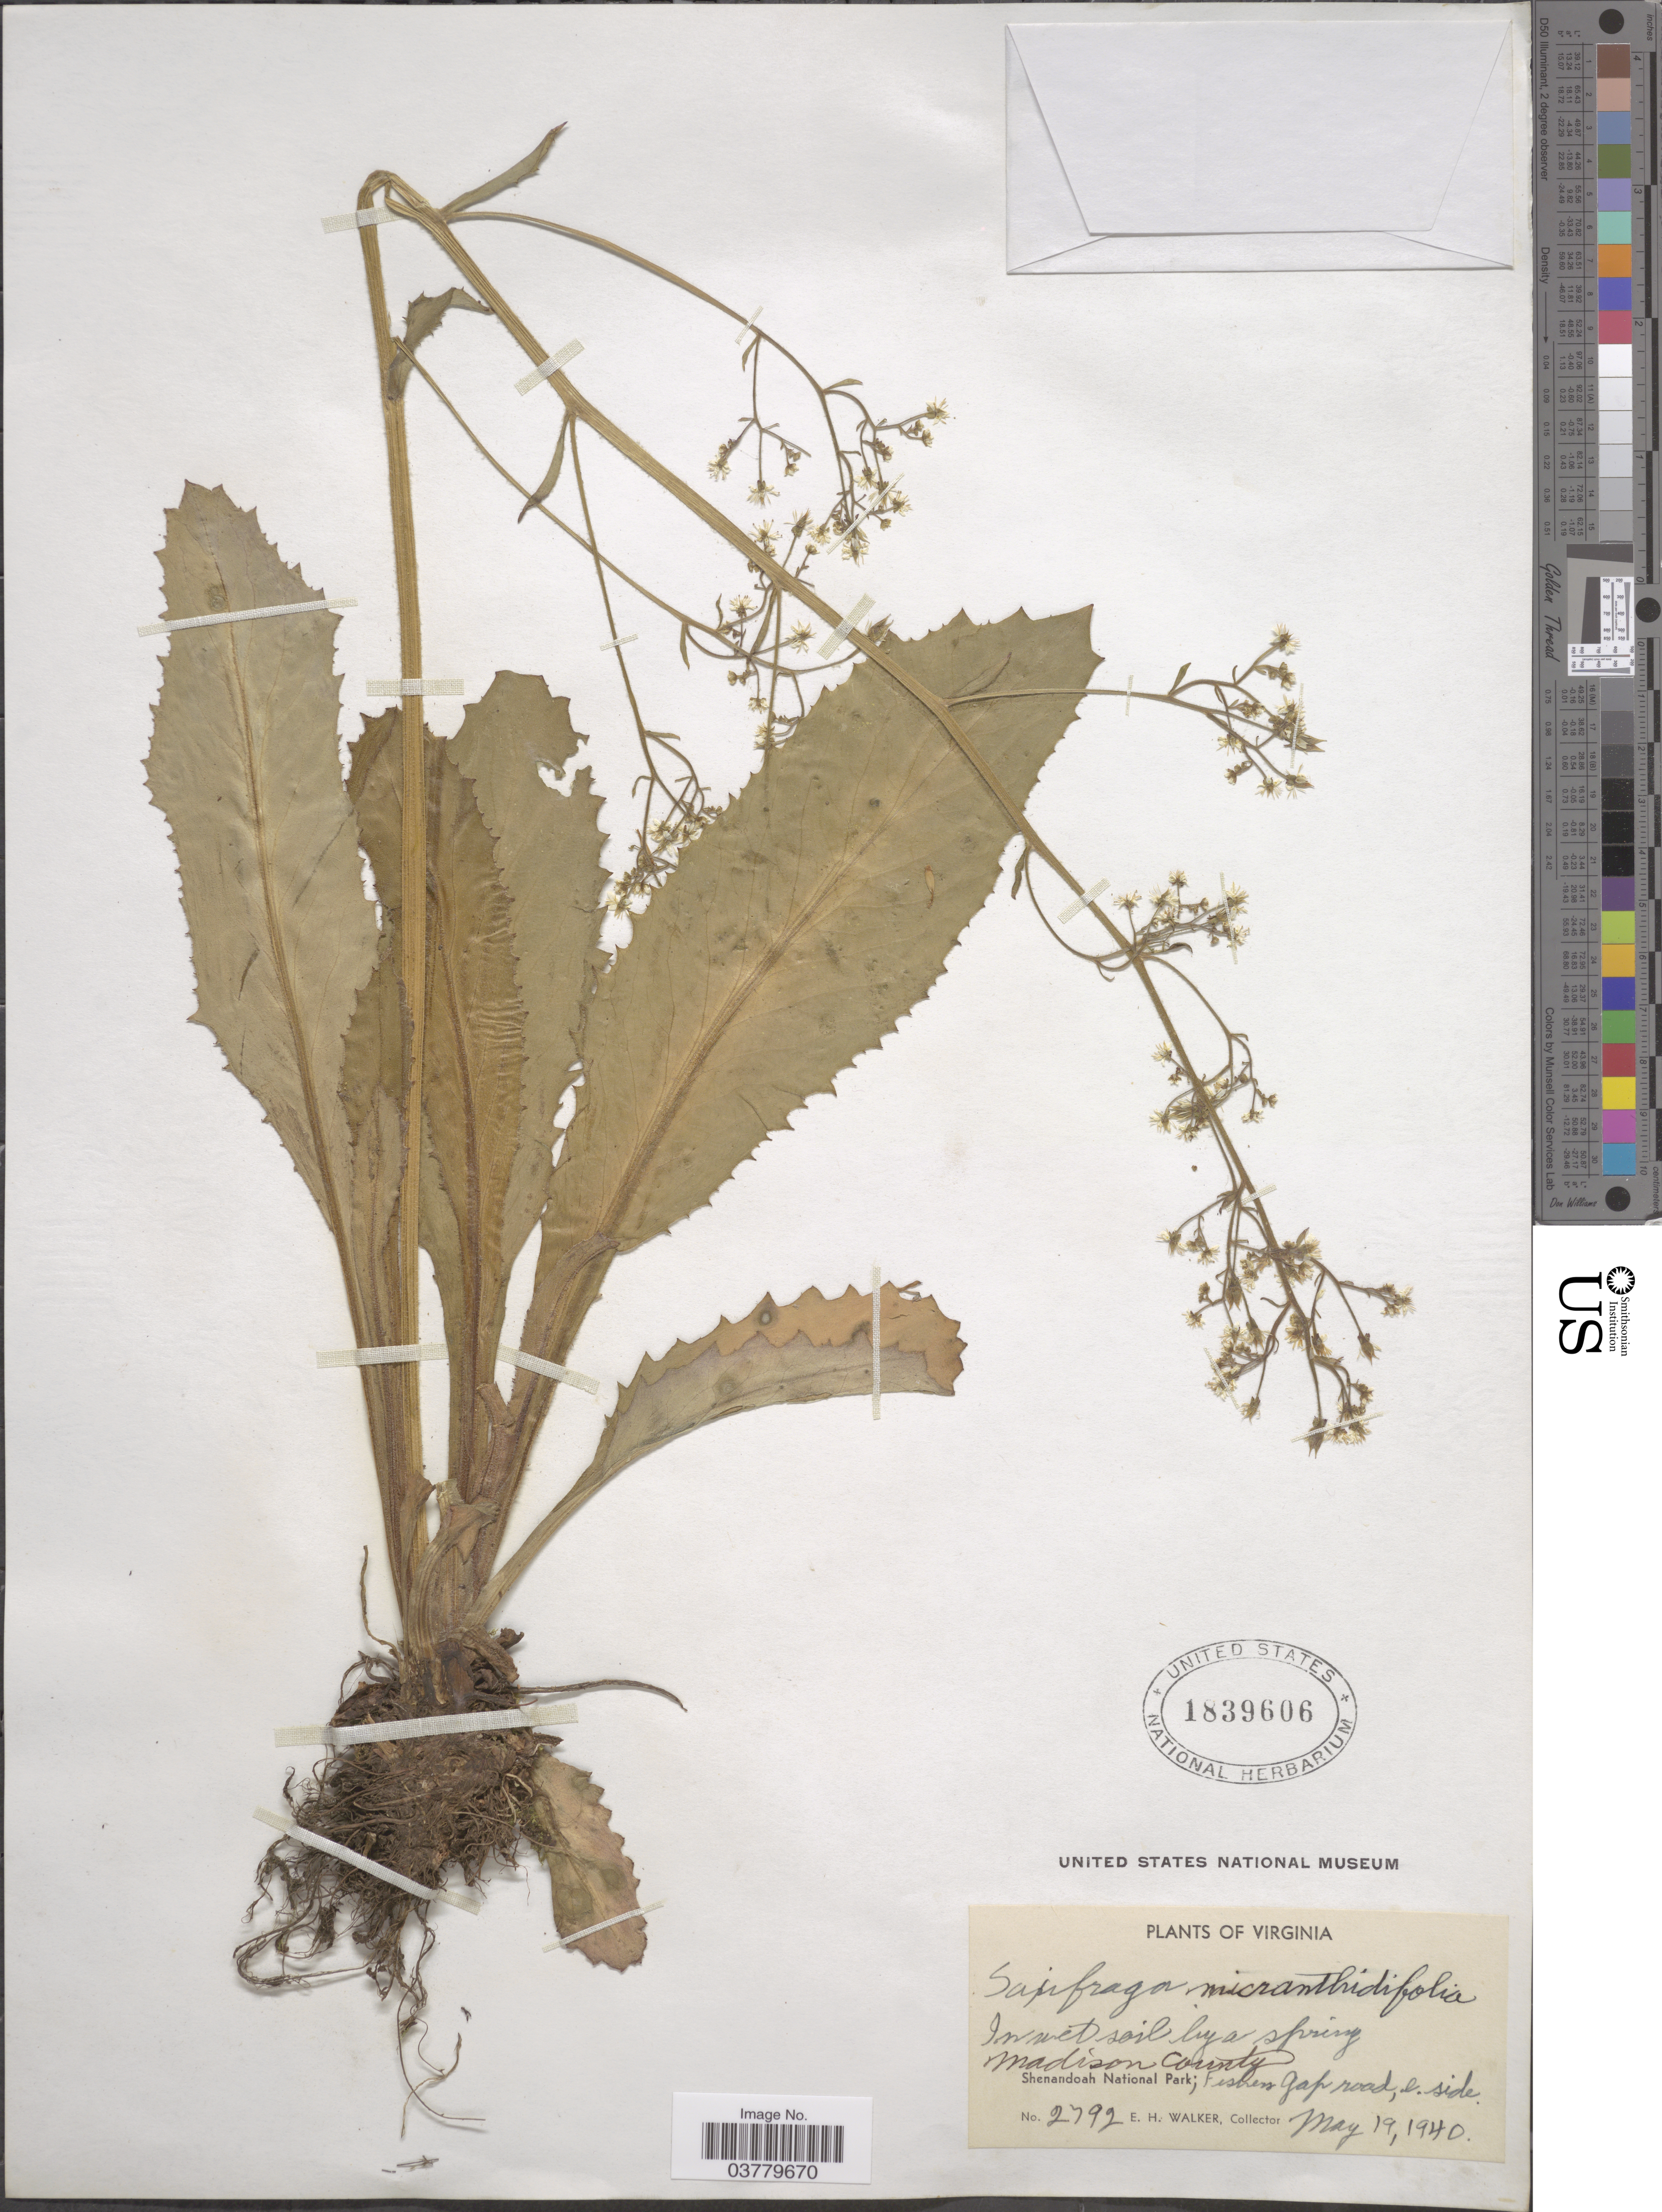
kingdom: Plantae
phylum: Tracheophyta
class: Magnoliopsida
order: Saxifragales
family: Saxifragaceae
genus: Micranthes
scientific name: Micranthes micranthidifolia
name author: (Haw.) Small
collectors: E. H. Walker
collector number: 2792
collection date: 1940-05-19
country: United States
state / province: Virginia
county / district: Madison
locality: Shenandoah National Park; Fishers Gap road, e. side.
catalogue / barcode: US 1839606